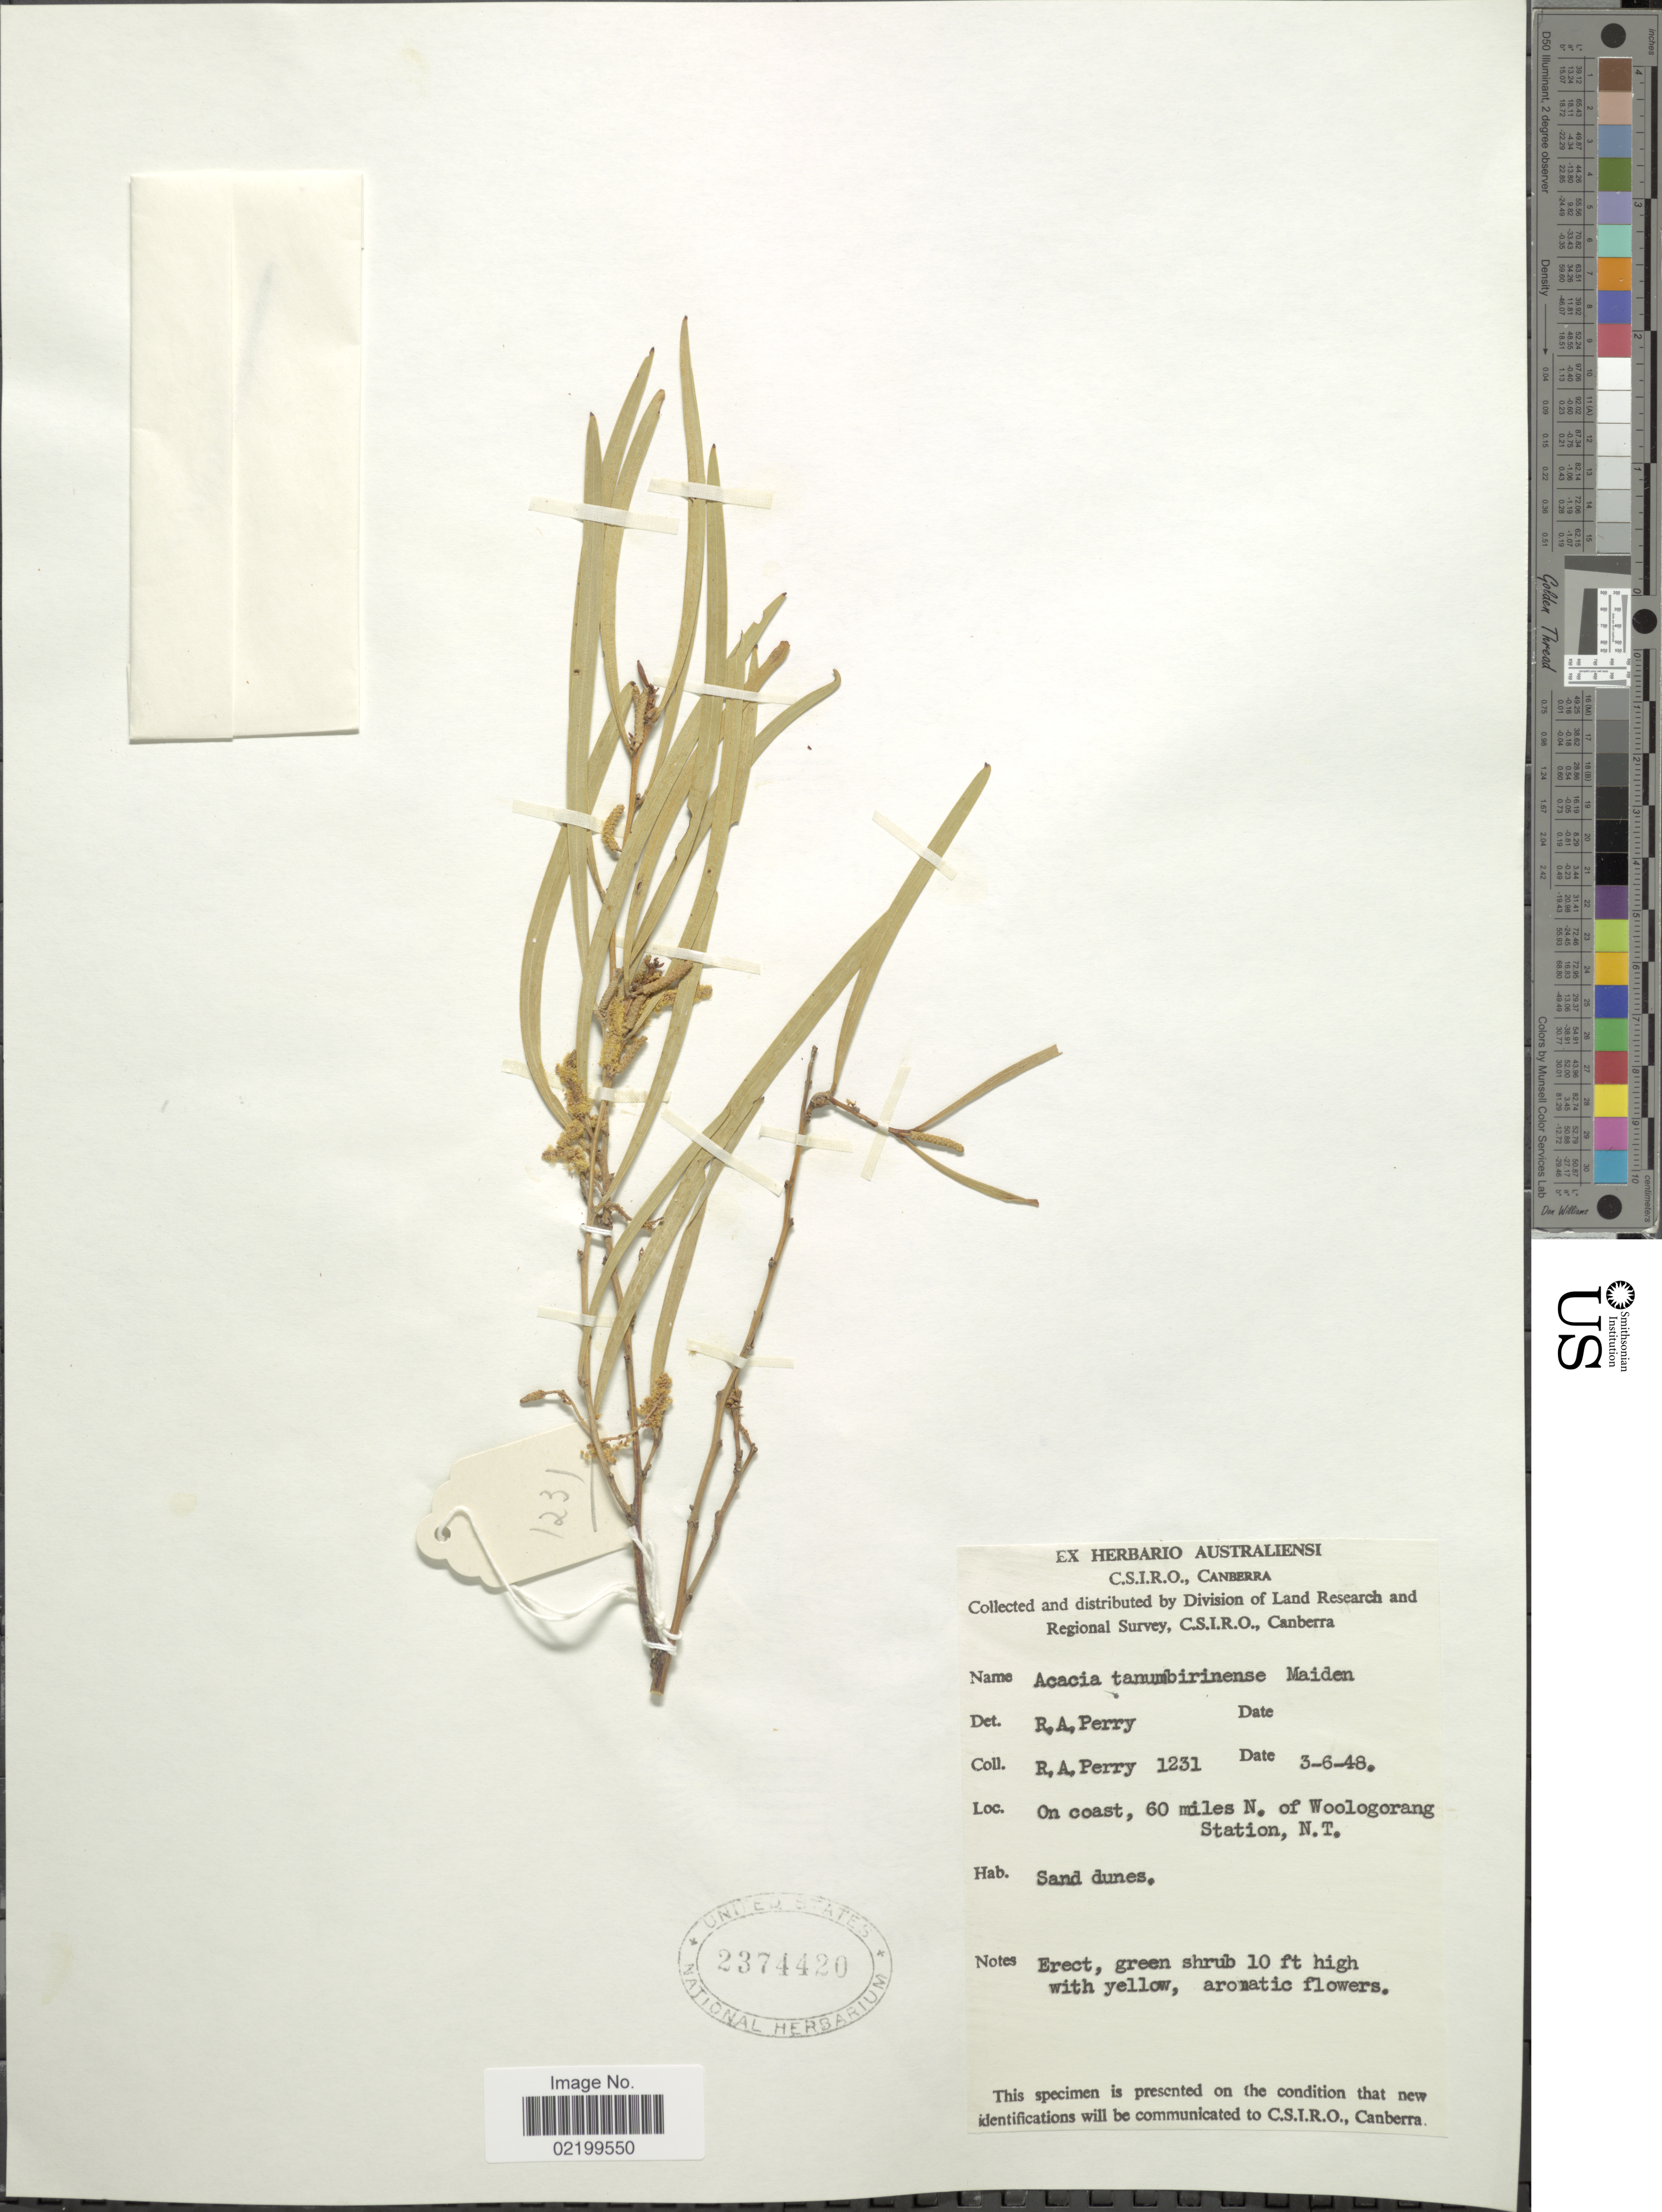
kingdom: Plantae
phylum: Tracheophyta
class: Magnoliopsida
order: Fabales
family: Fabaceae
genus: Acacia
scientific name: Acacia tanubirinense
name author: Maiden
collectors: Perry, R. A.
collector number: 1231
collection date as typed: Transcribed d/m/y: 3/6/48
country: Australia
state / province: Northern Territory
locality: On Coast, 60 miles N. of Woologorang Station, N.T.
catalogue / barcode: US 2374420